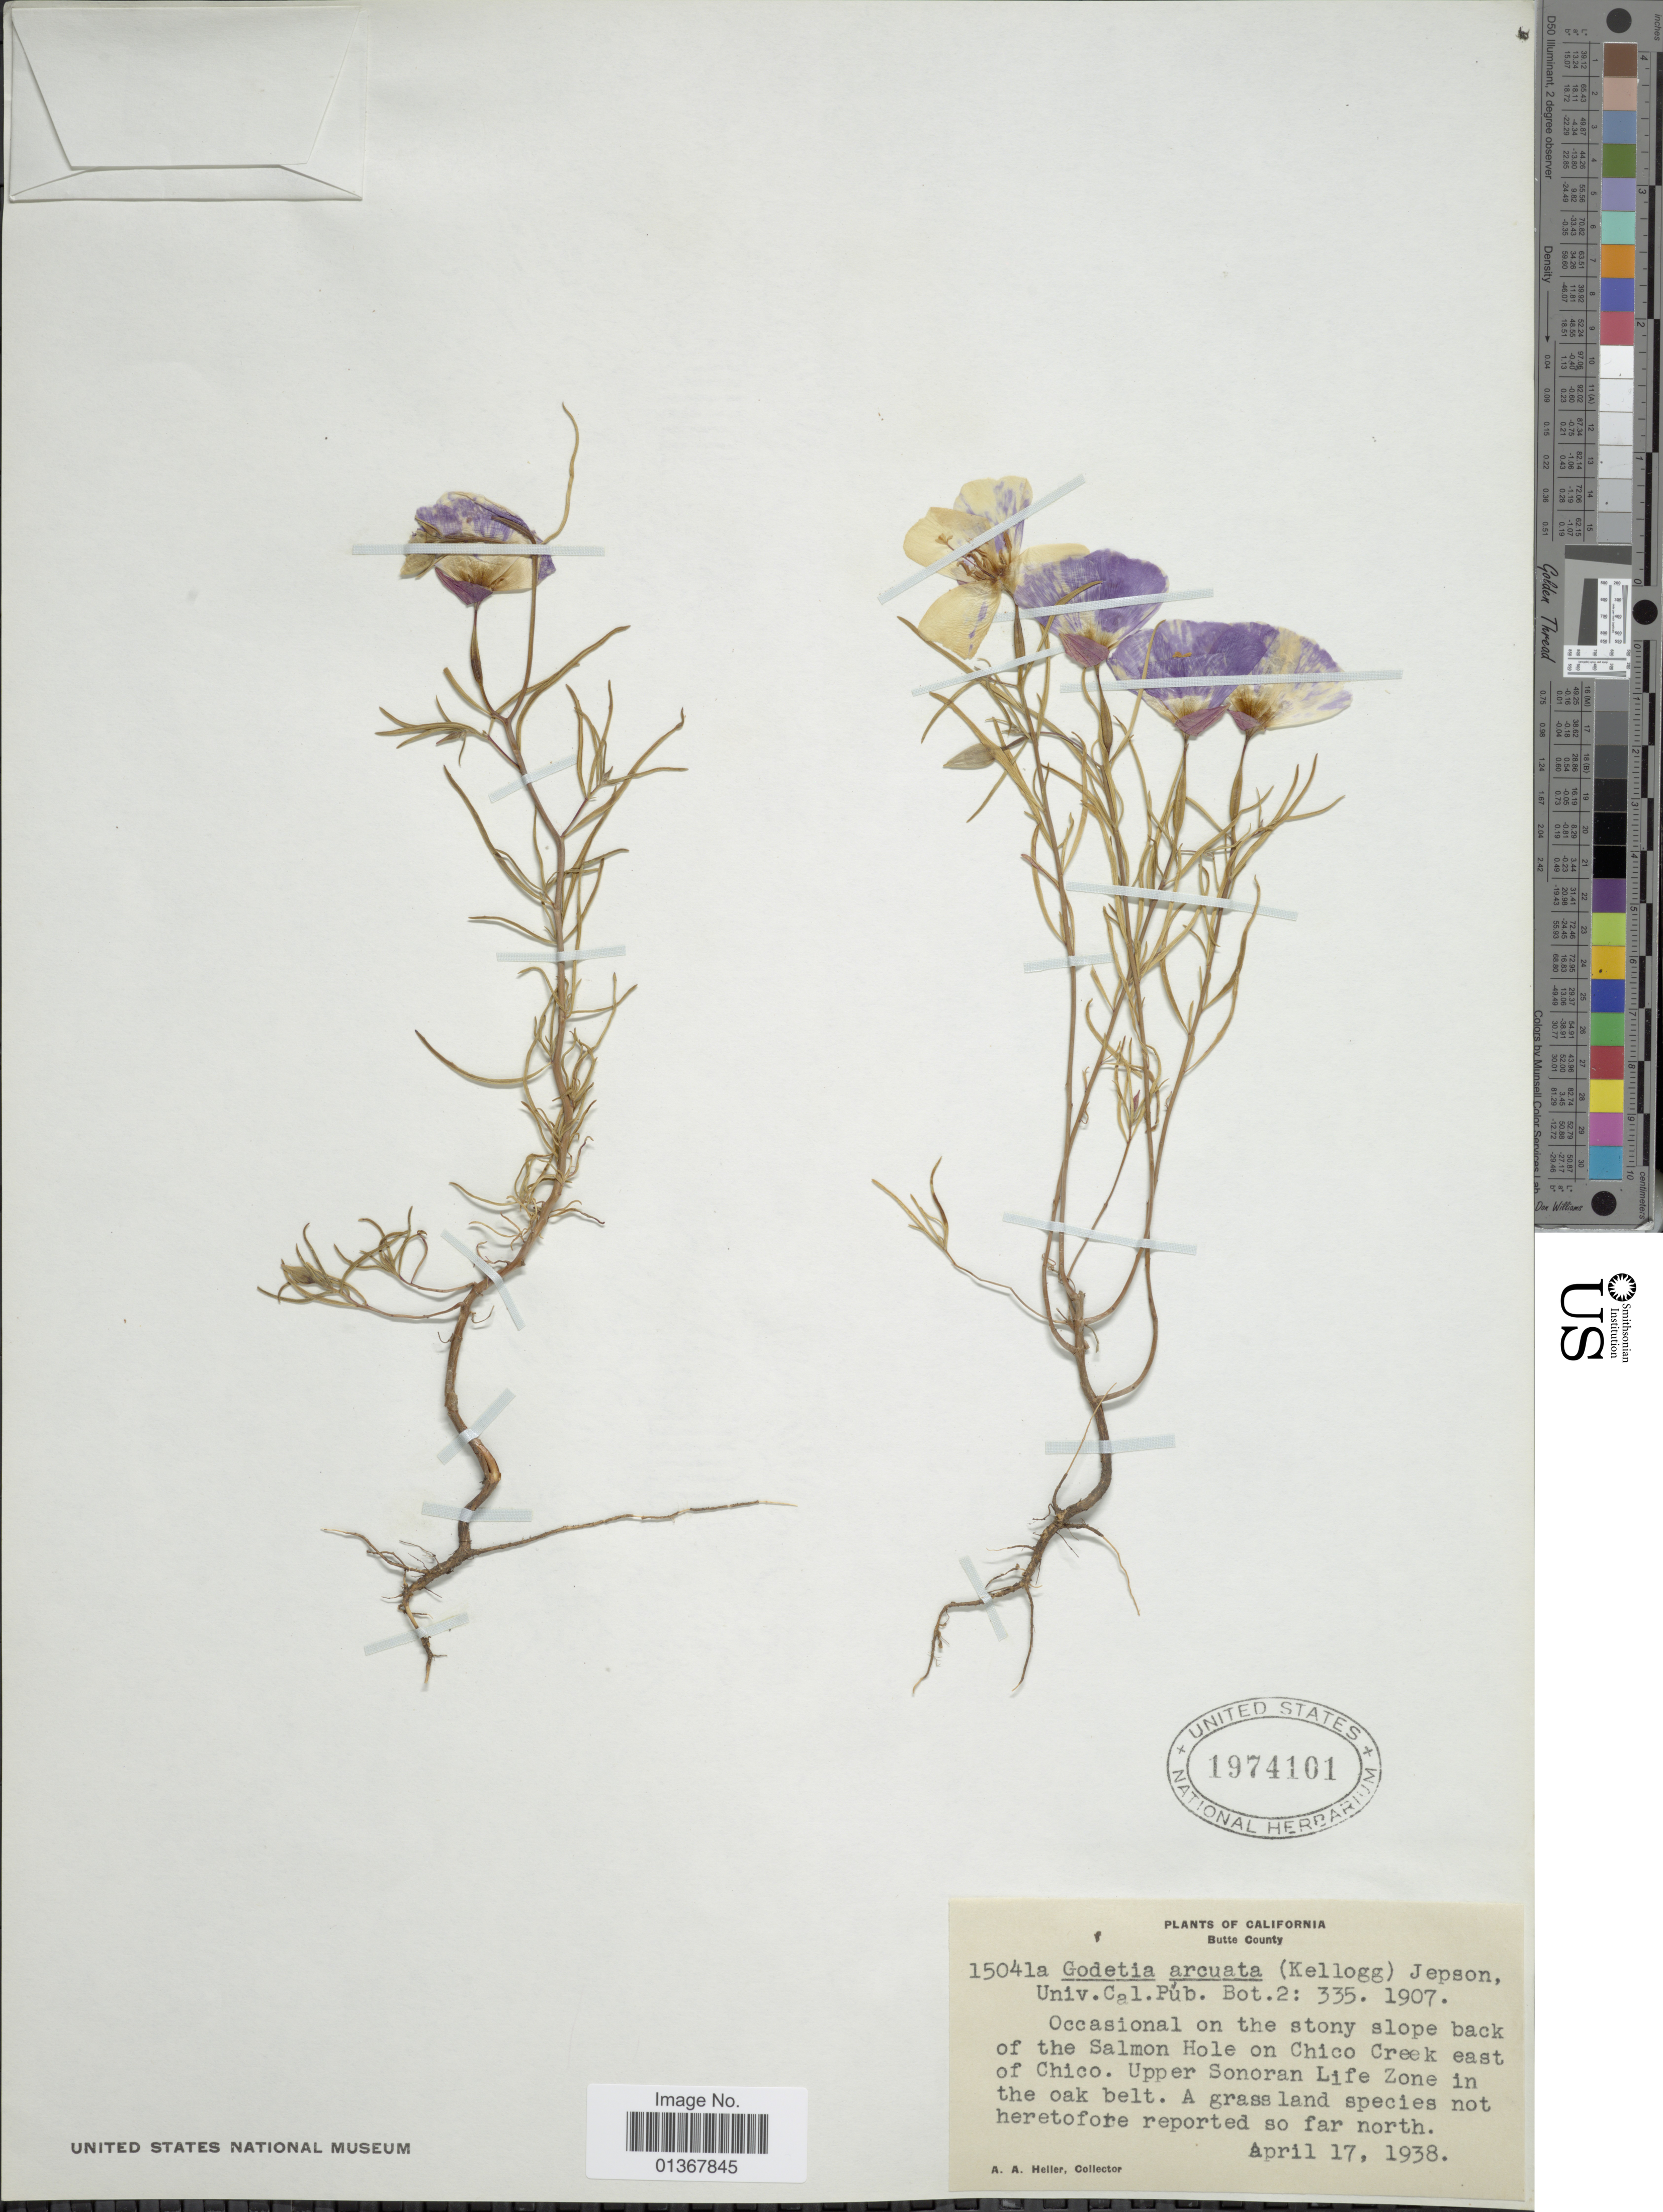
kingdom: Plantae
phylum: Tracheophyta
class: Magnoliopsida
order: Myrtales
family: Onagraceae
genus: Clarkia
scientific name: Clarkia arcuata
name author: (Kellogg) A. Nelson & J.F. Macbr.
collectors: A. A. Heller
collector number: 15041a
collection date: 1938-04-17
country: United States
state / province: California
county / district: Butte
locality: Butte County. Occasional on the stony slope back of the Salmon Hole on Chico Creek east of Chico. Upper Sonoran Life Zone in the oak belt.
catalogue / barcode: US 1974101